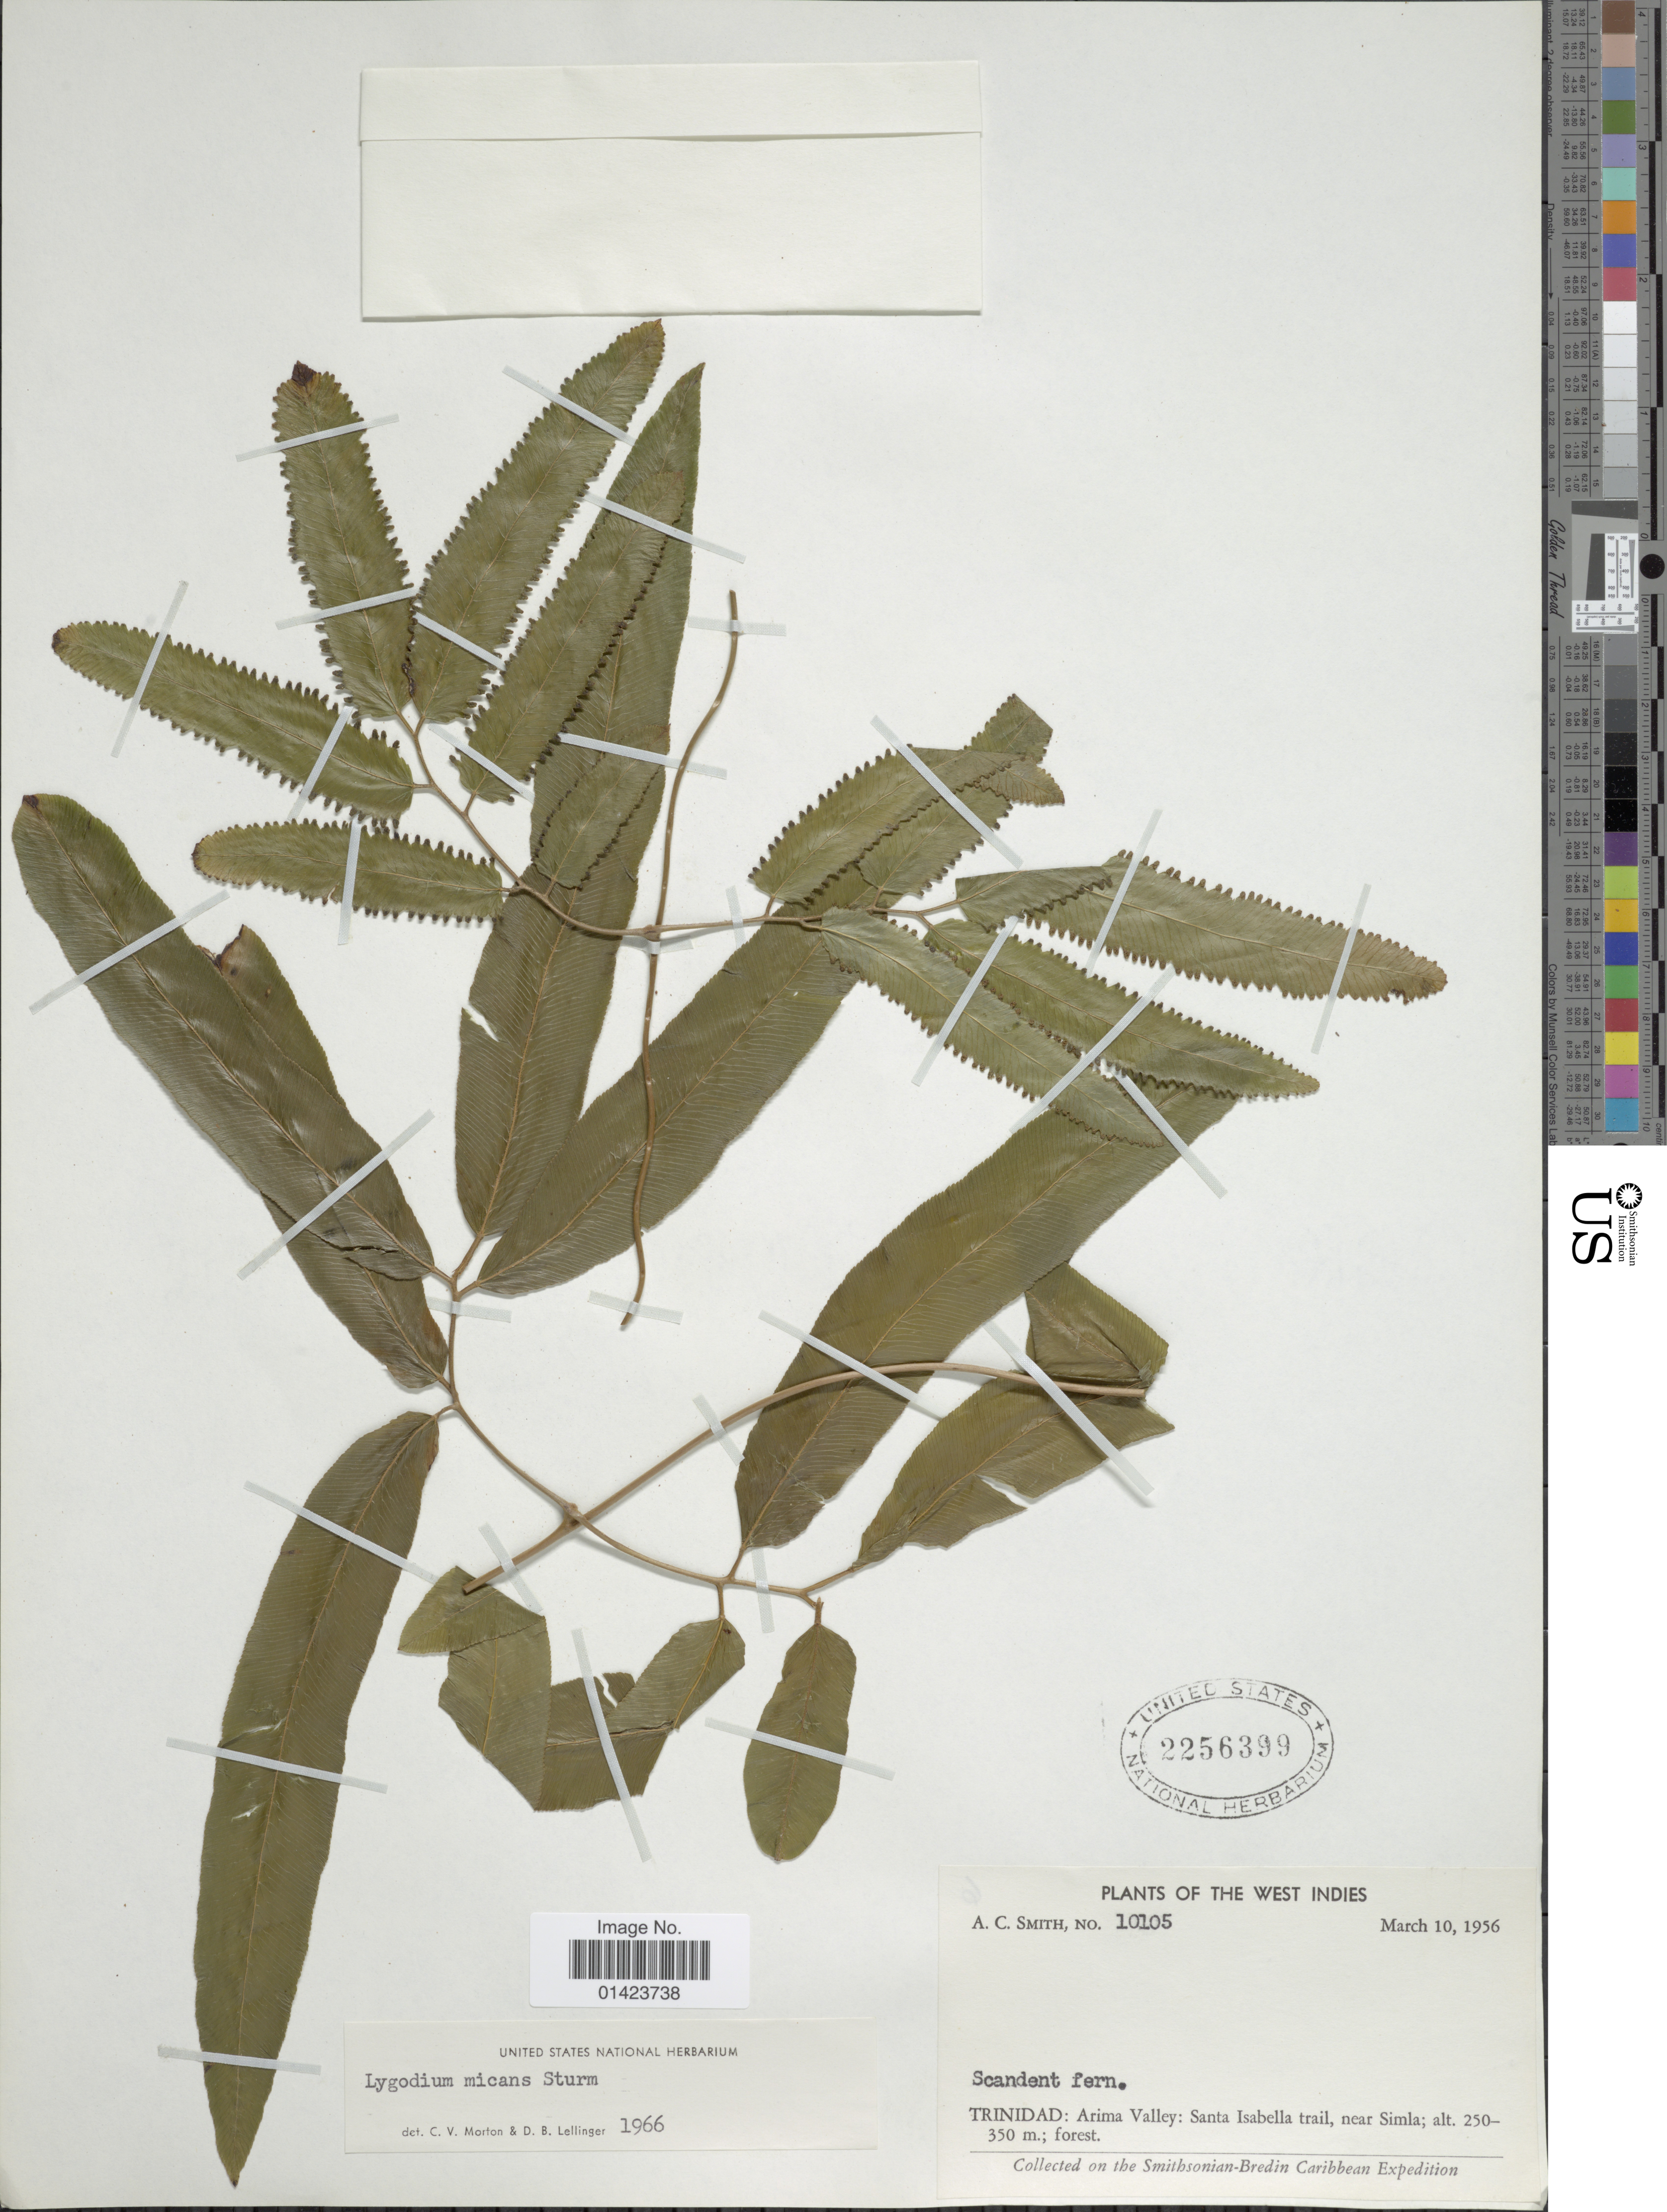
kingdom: Plantae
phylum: Tracheophyta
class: Polypodiopsida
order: Schizaeales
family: Lygodiaceae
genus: Lygodium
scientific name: Lygodium volubile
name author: Sw.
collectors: A. C. Smith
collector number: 10105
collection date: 1956-03-10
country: Trinidad and Tobago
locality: West Indies, Trinidad: Arima Valley: Santa Isabella trail, near Simla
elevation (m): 250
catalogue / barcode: US 2256399